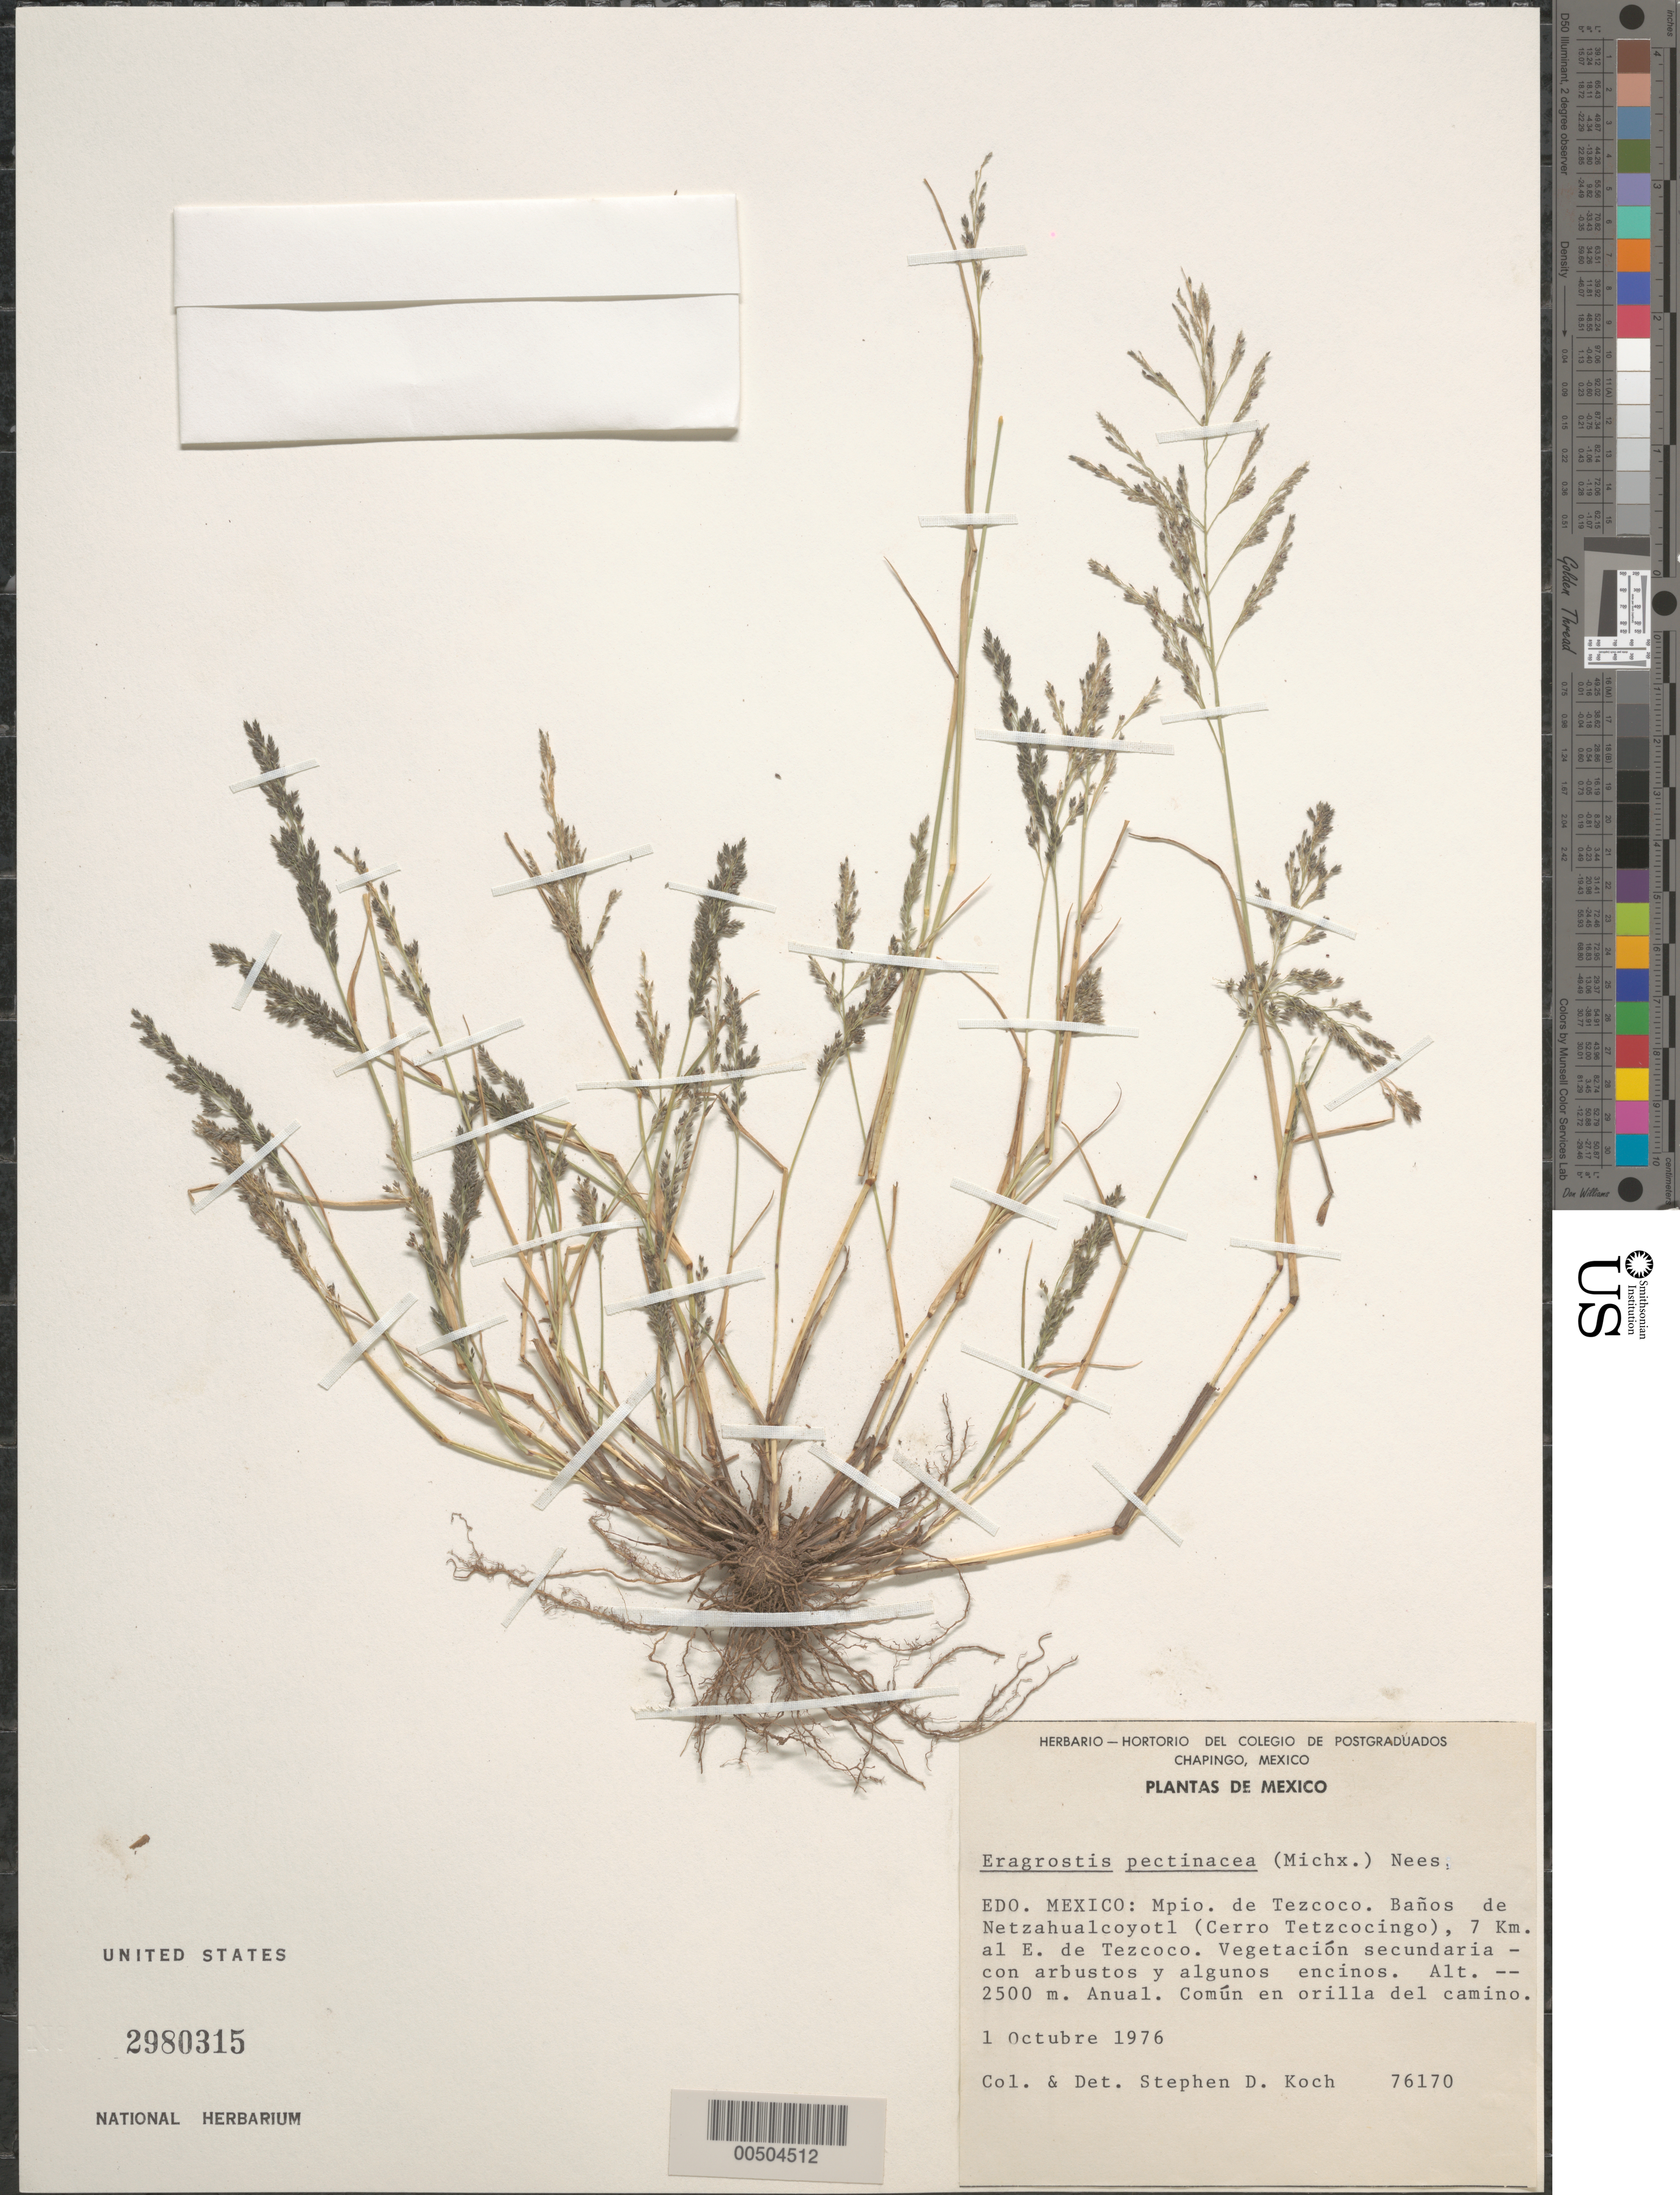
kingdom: Plantae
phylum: Tracheophyta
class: Liliopsida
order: Poales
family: Poaceae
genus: Eragrostis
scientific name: Eragrostis pectinacea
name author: (Michx.) Nees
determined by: Koch, S. D.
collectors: S. D. Koch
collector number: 76170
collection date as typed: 1 Oct 1976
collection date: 1976-10-01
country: Mexico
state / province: México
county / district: Texcoco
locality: Baños de Netzahualcoyotl (Cerro Tetzcocingo), 7 km E of Tezcoco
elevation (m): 2500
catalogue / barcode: US 2980315